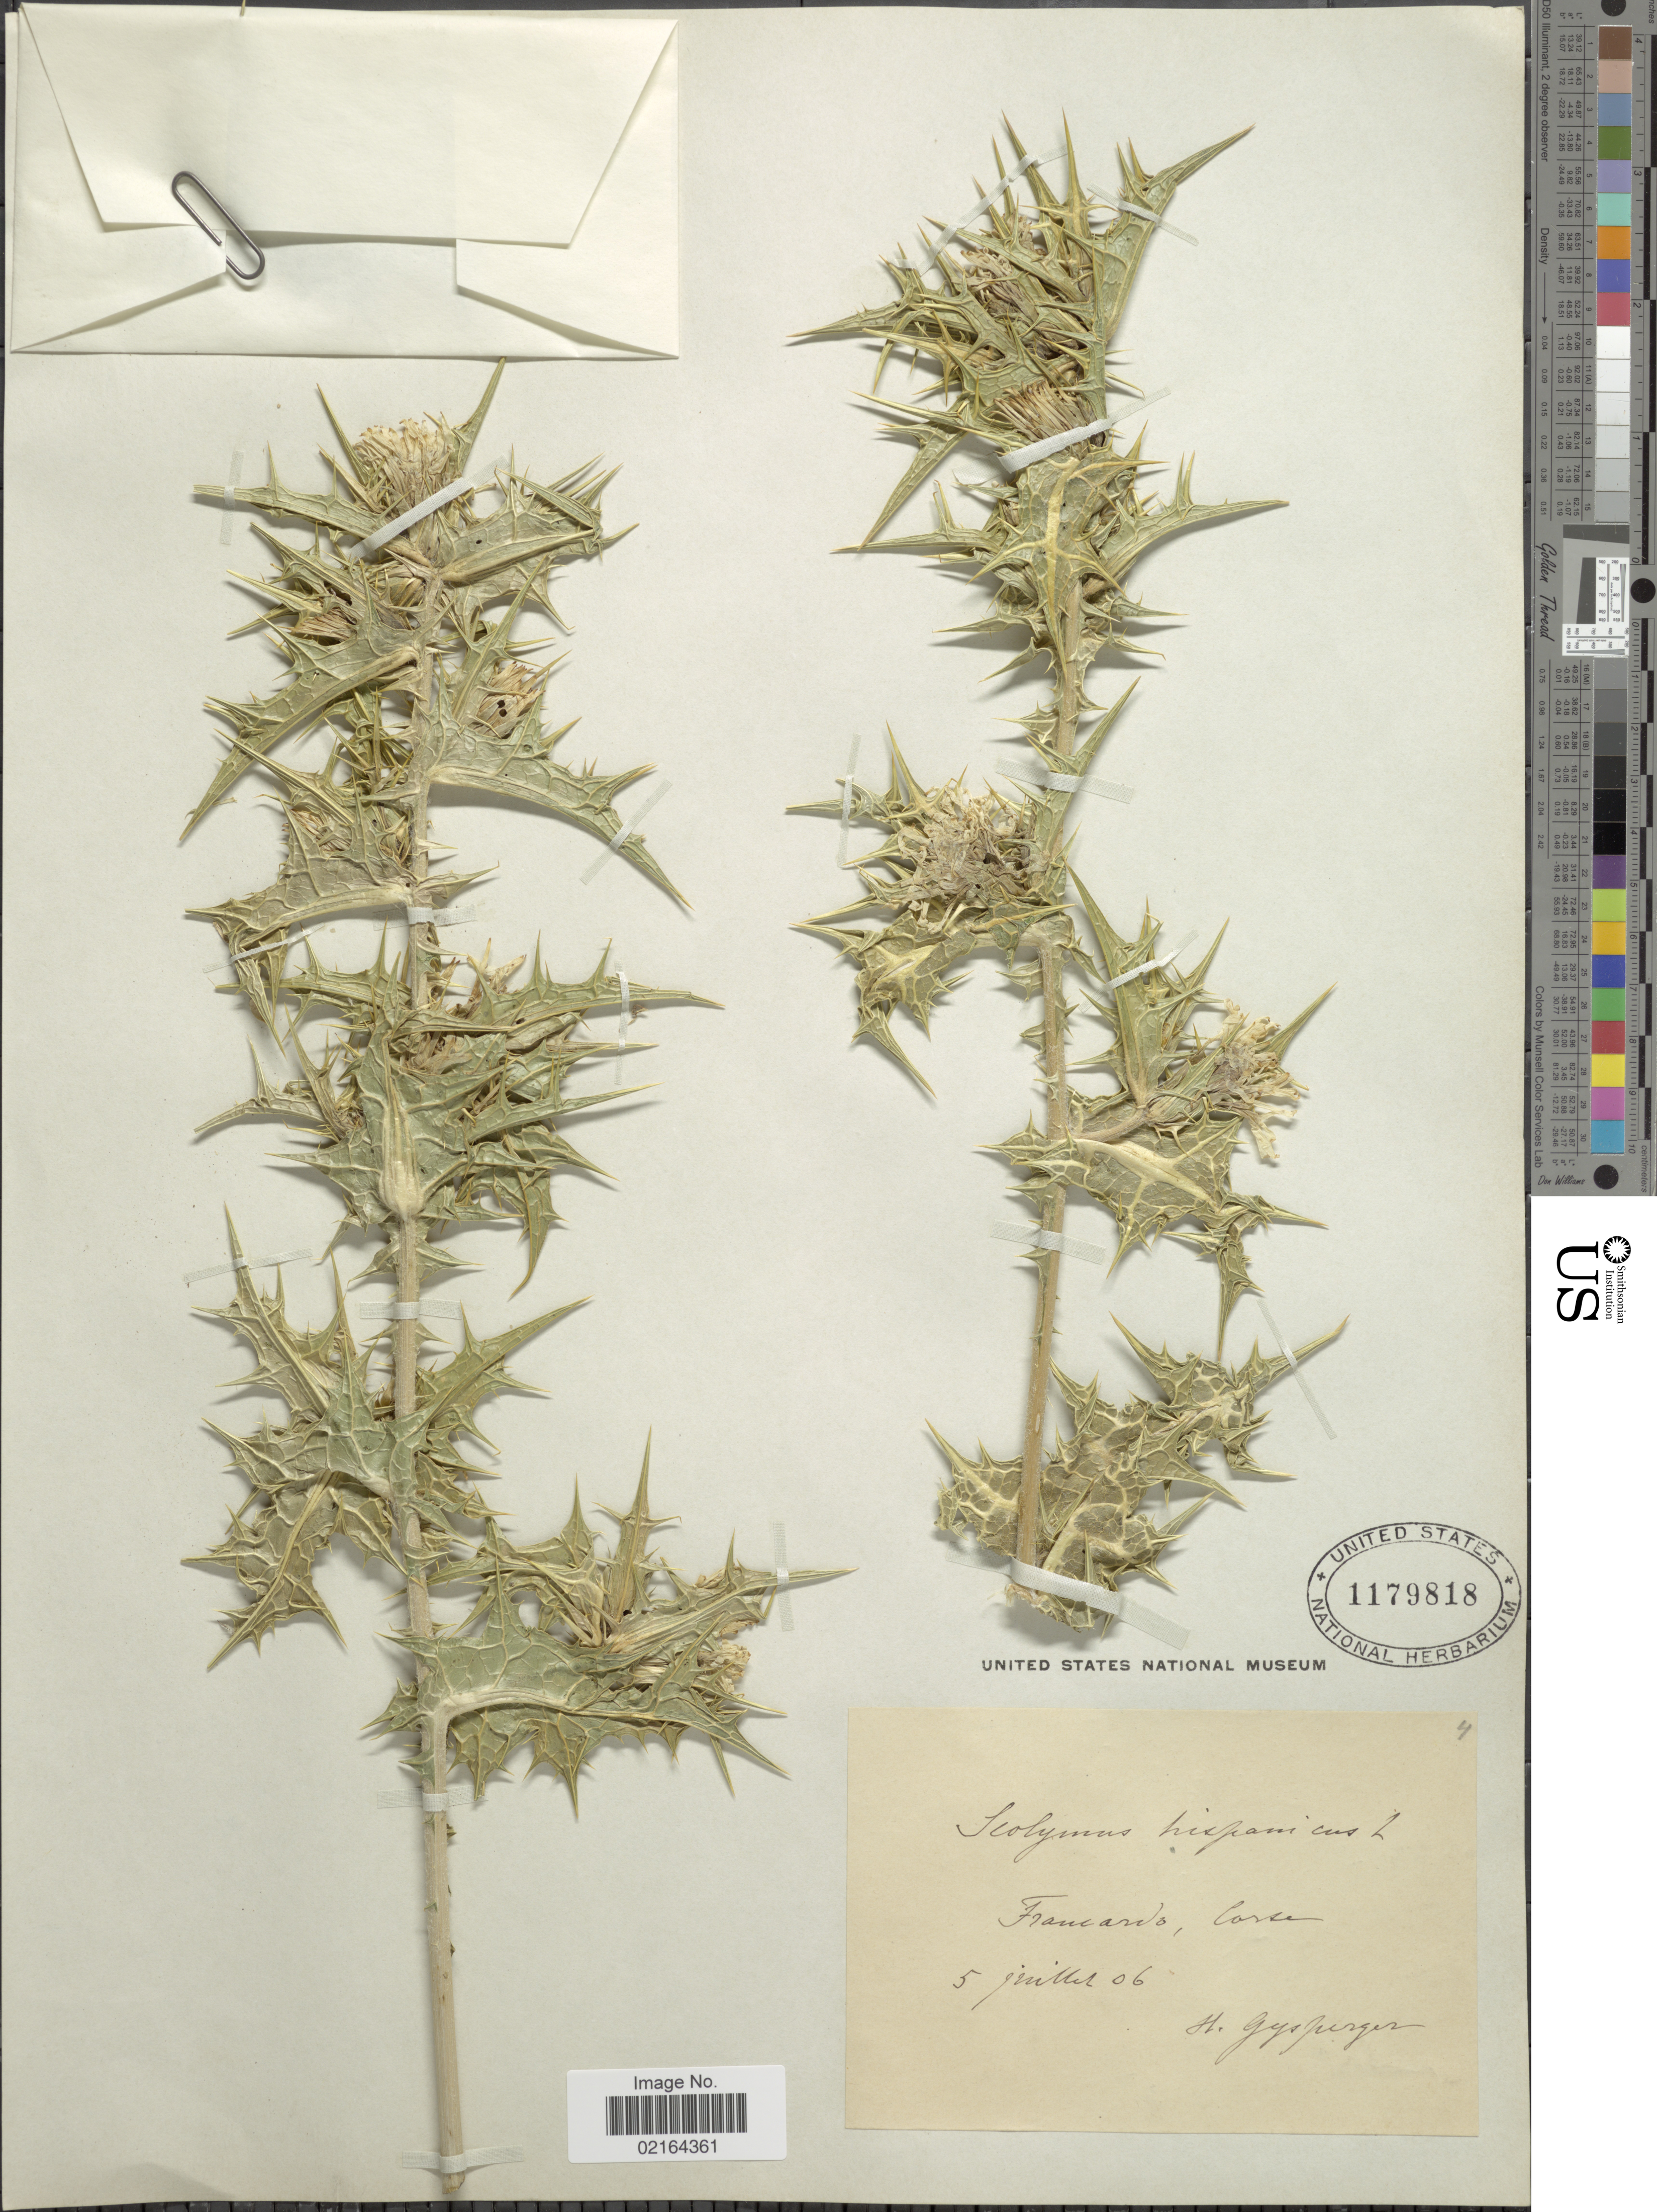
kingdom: Plantae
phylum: Tracheophyta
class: Magnoliopsida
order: Asterales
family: Asteraceae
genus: Scolymus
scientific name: Scolymus hispanicus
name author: L.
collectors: H. Gysperger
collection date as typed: Transcribed d/m/y: 5/7/06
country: France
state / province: Corsica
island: Corse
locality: Francardo, Corte [interpreted]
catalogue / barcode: US 1179818